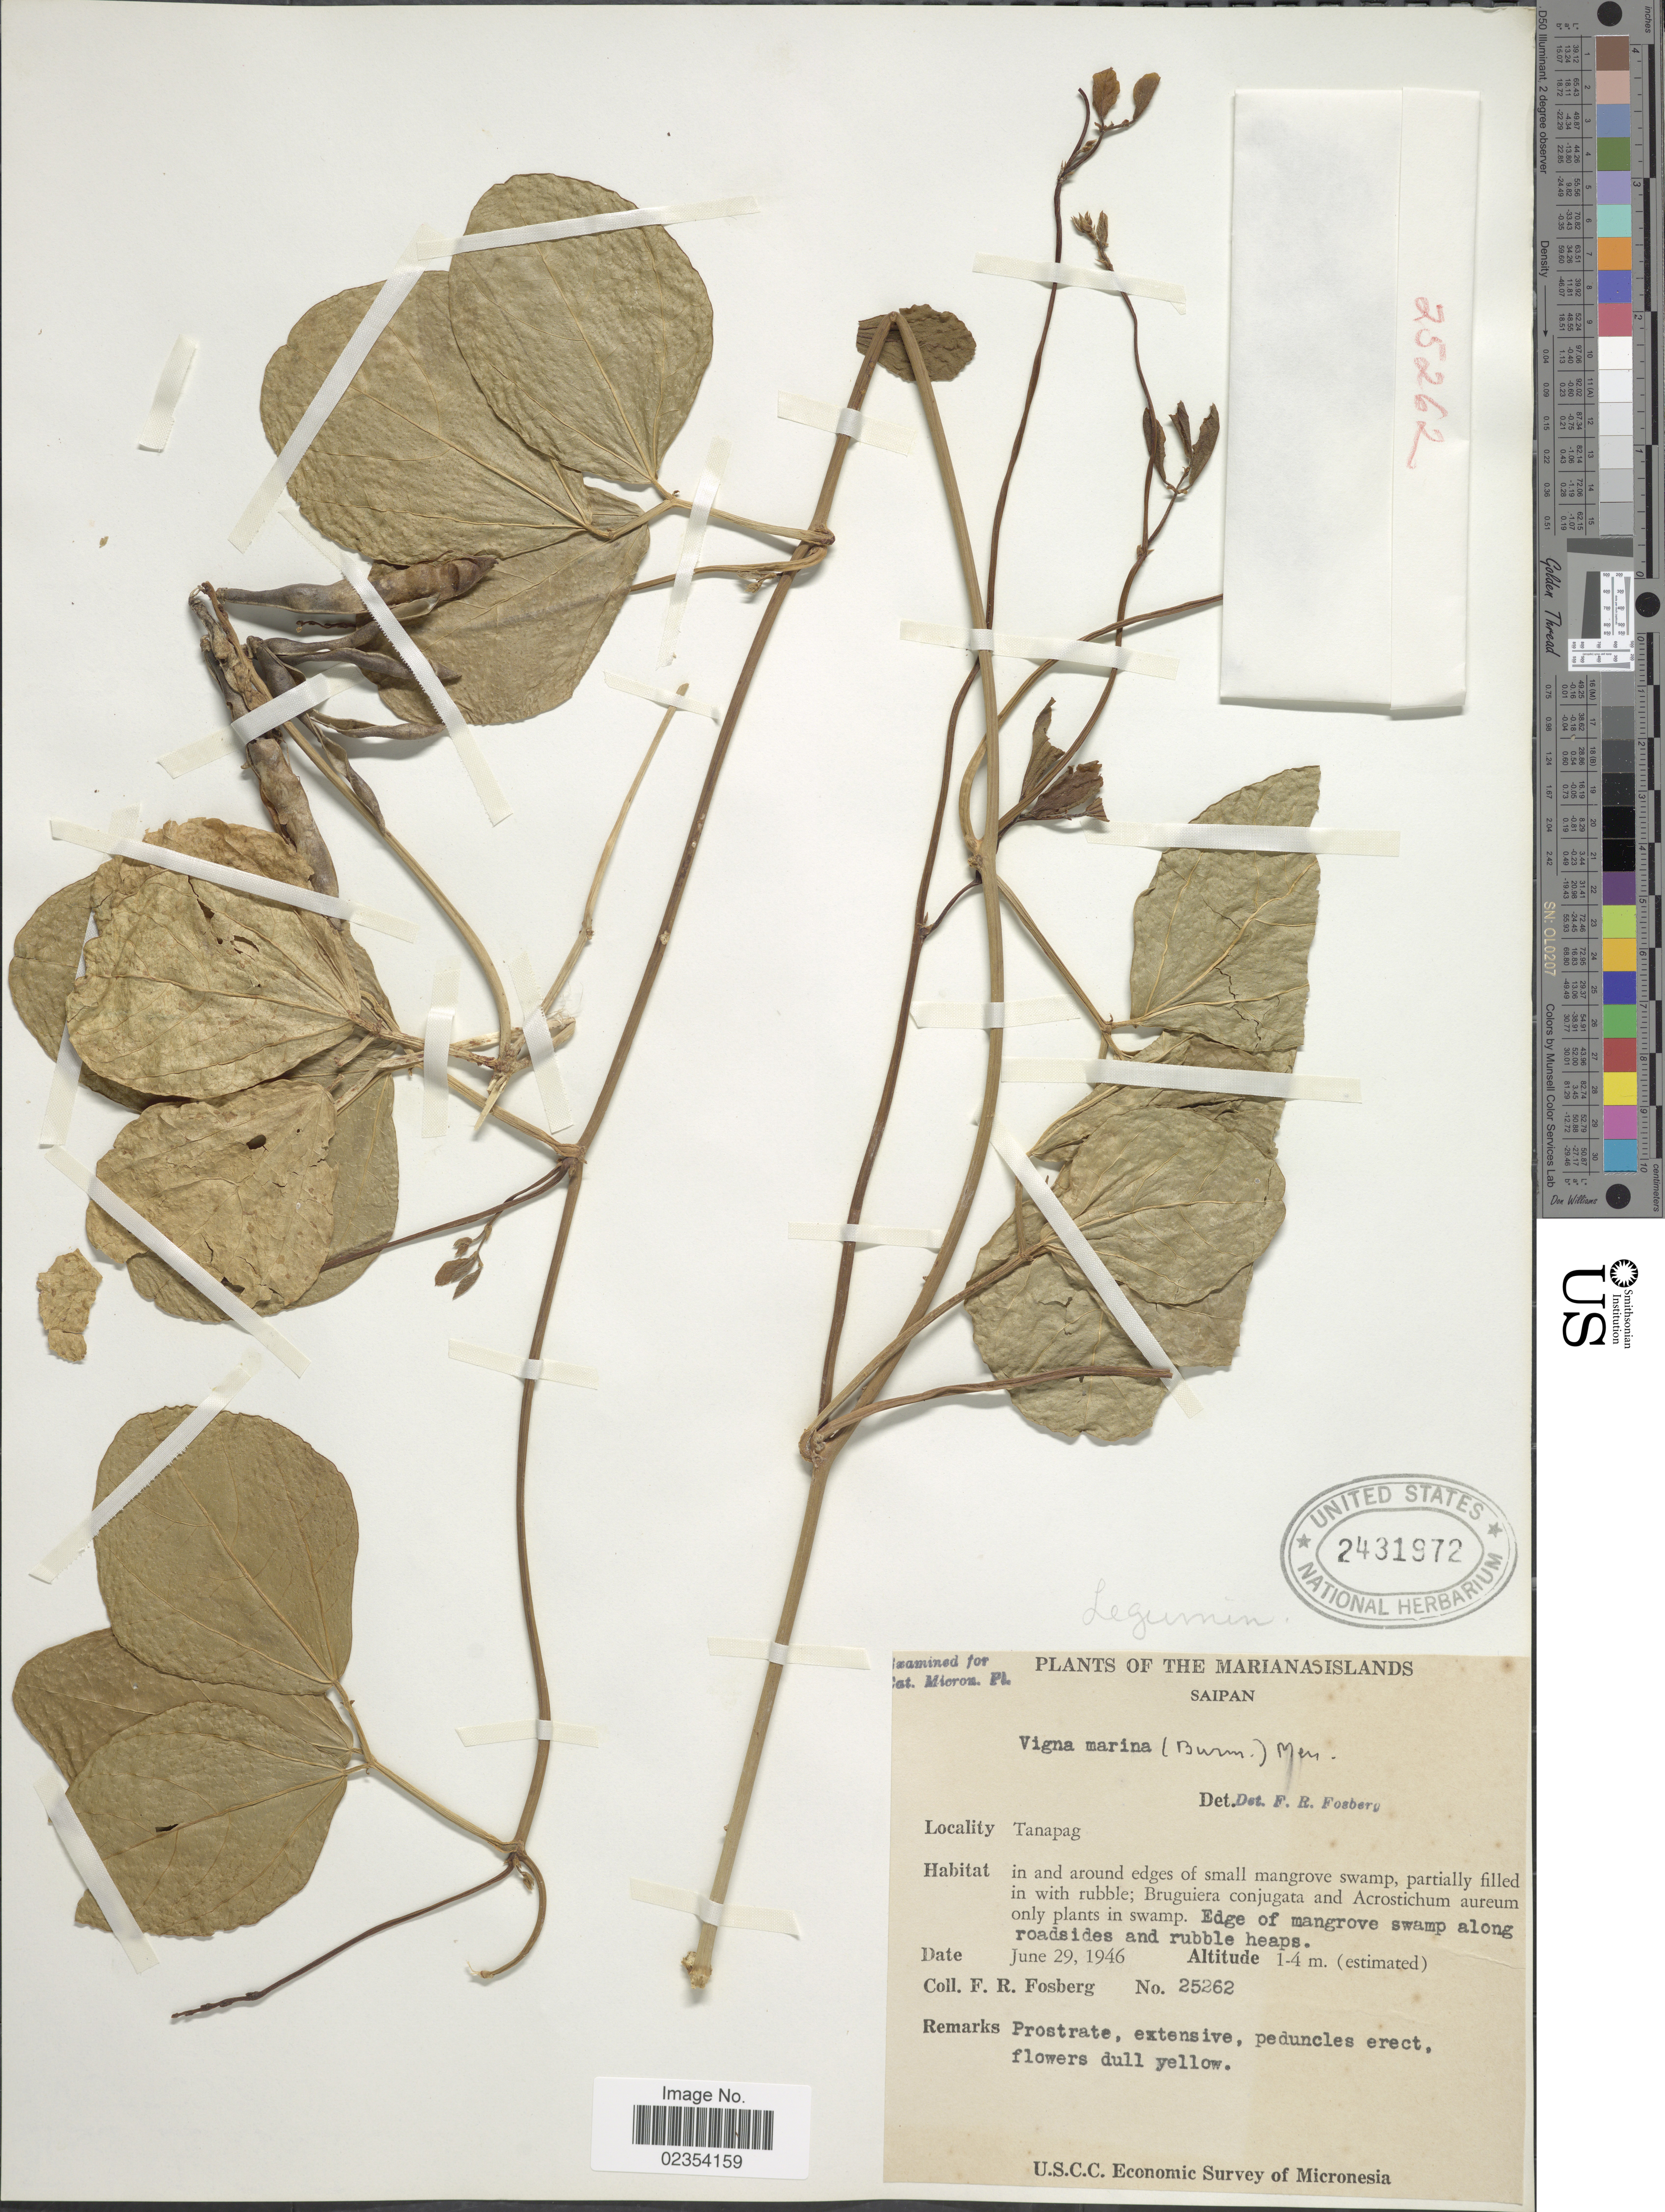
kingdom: Plantae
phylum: Tracheophyta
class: Magnoliopsida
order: Fabales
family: Fabaceae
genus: Vigna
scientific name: Vigna marina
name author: (Burm.) Merr.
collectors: F. R. Fosberg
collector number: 25262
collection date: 1946-06-29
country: Northern Mariana Islands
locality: The Mariana Islands, Saipan, Tanapag, in and around edges of small mangrove swamp, edge of mangrove swamp along roadsides and rubble heaps.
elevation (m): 1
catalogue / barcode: US 2431972